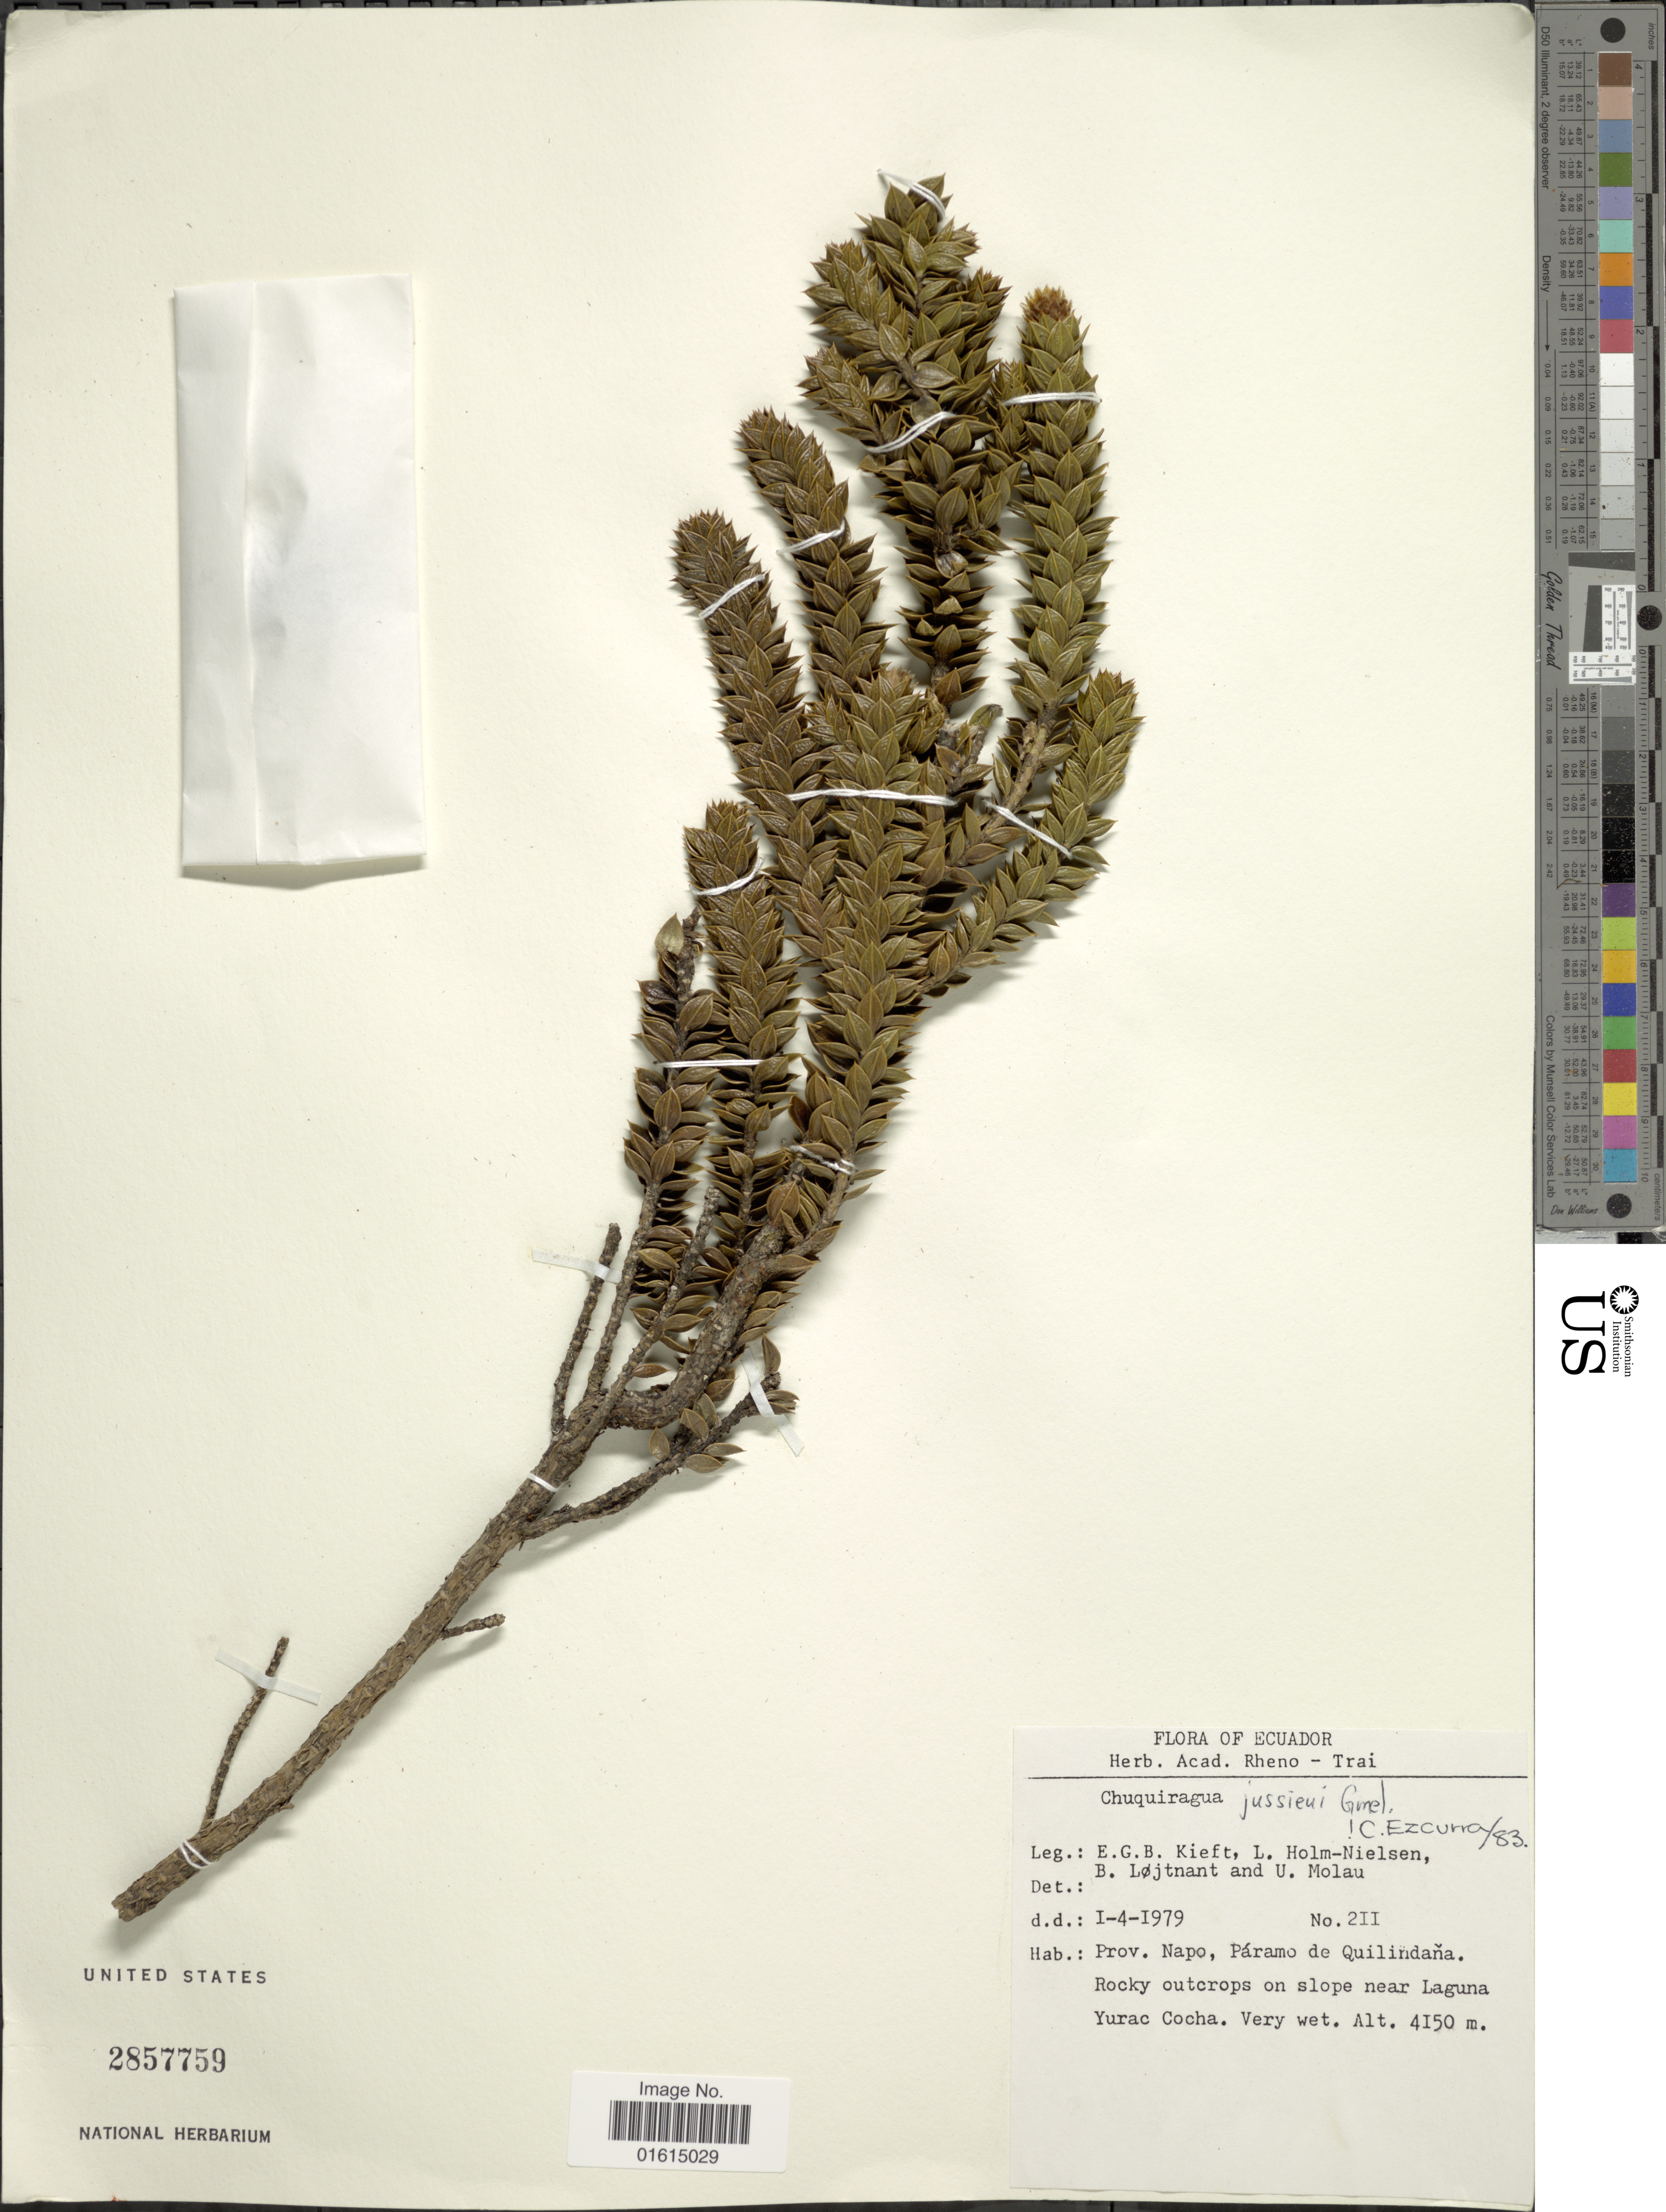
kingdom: Plantae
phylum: Tracheophyta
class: Magnoliopsida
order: Asterales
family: Asteraceae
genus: Chuquiraga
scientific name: Chuquiraga jussieui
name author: J.F. Gmel.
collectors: E. Kieft, L. B. Holm-Nielsen, B. Löjtnant & U. Molau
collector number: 211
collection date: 1979-04-01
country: Ecuador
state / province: Napo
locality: Prov. Napo, Paramo de Quilindana, on slopes near Laguna Yurac Cocha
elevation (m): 4150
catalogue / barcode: US 2857759